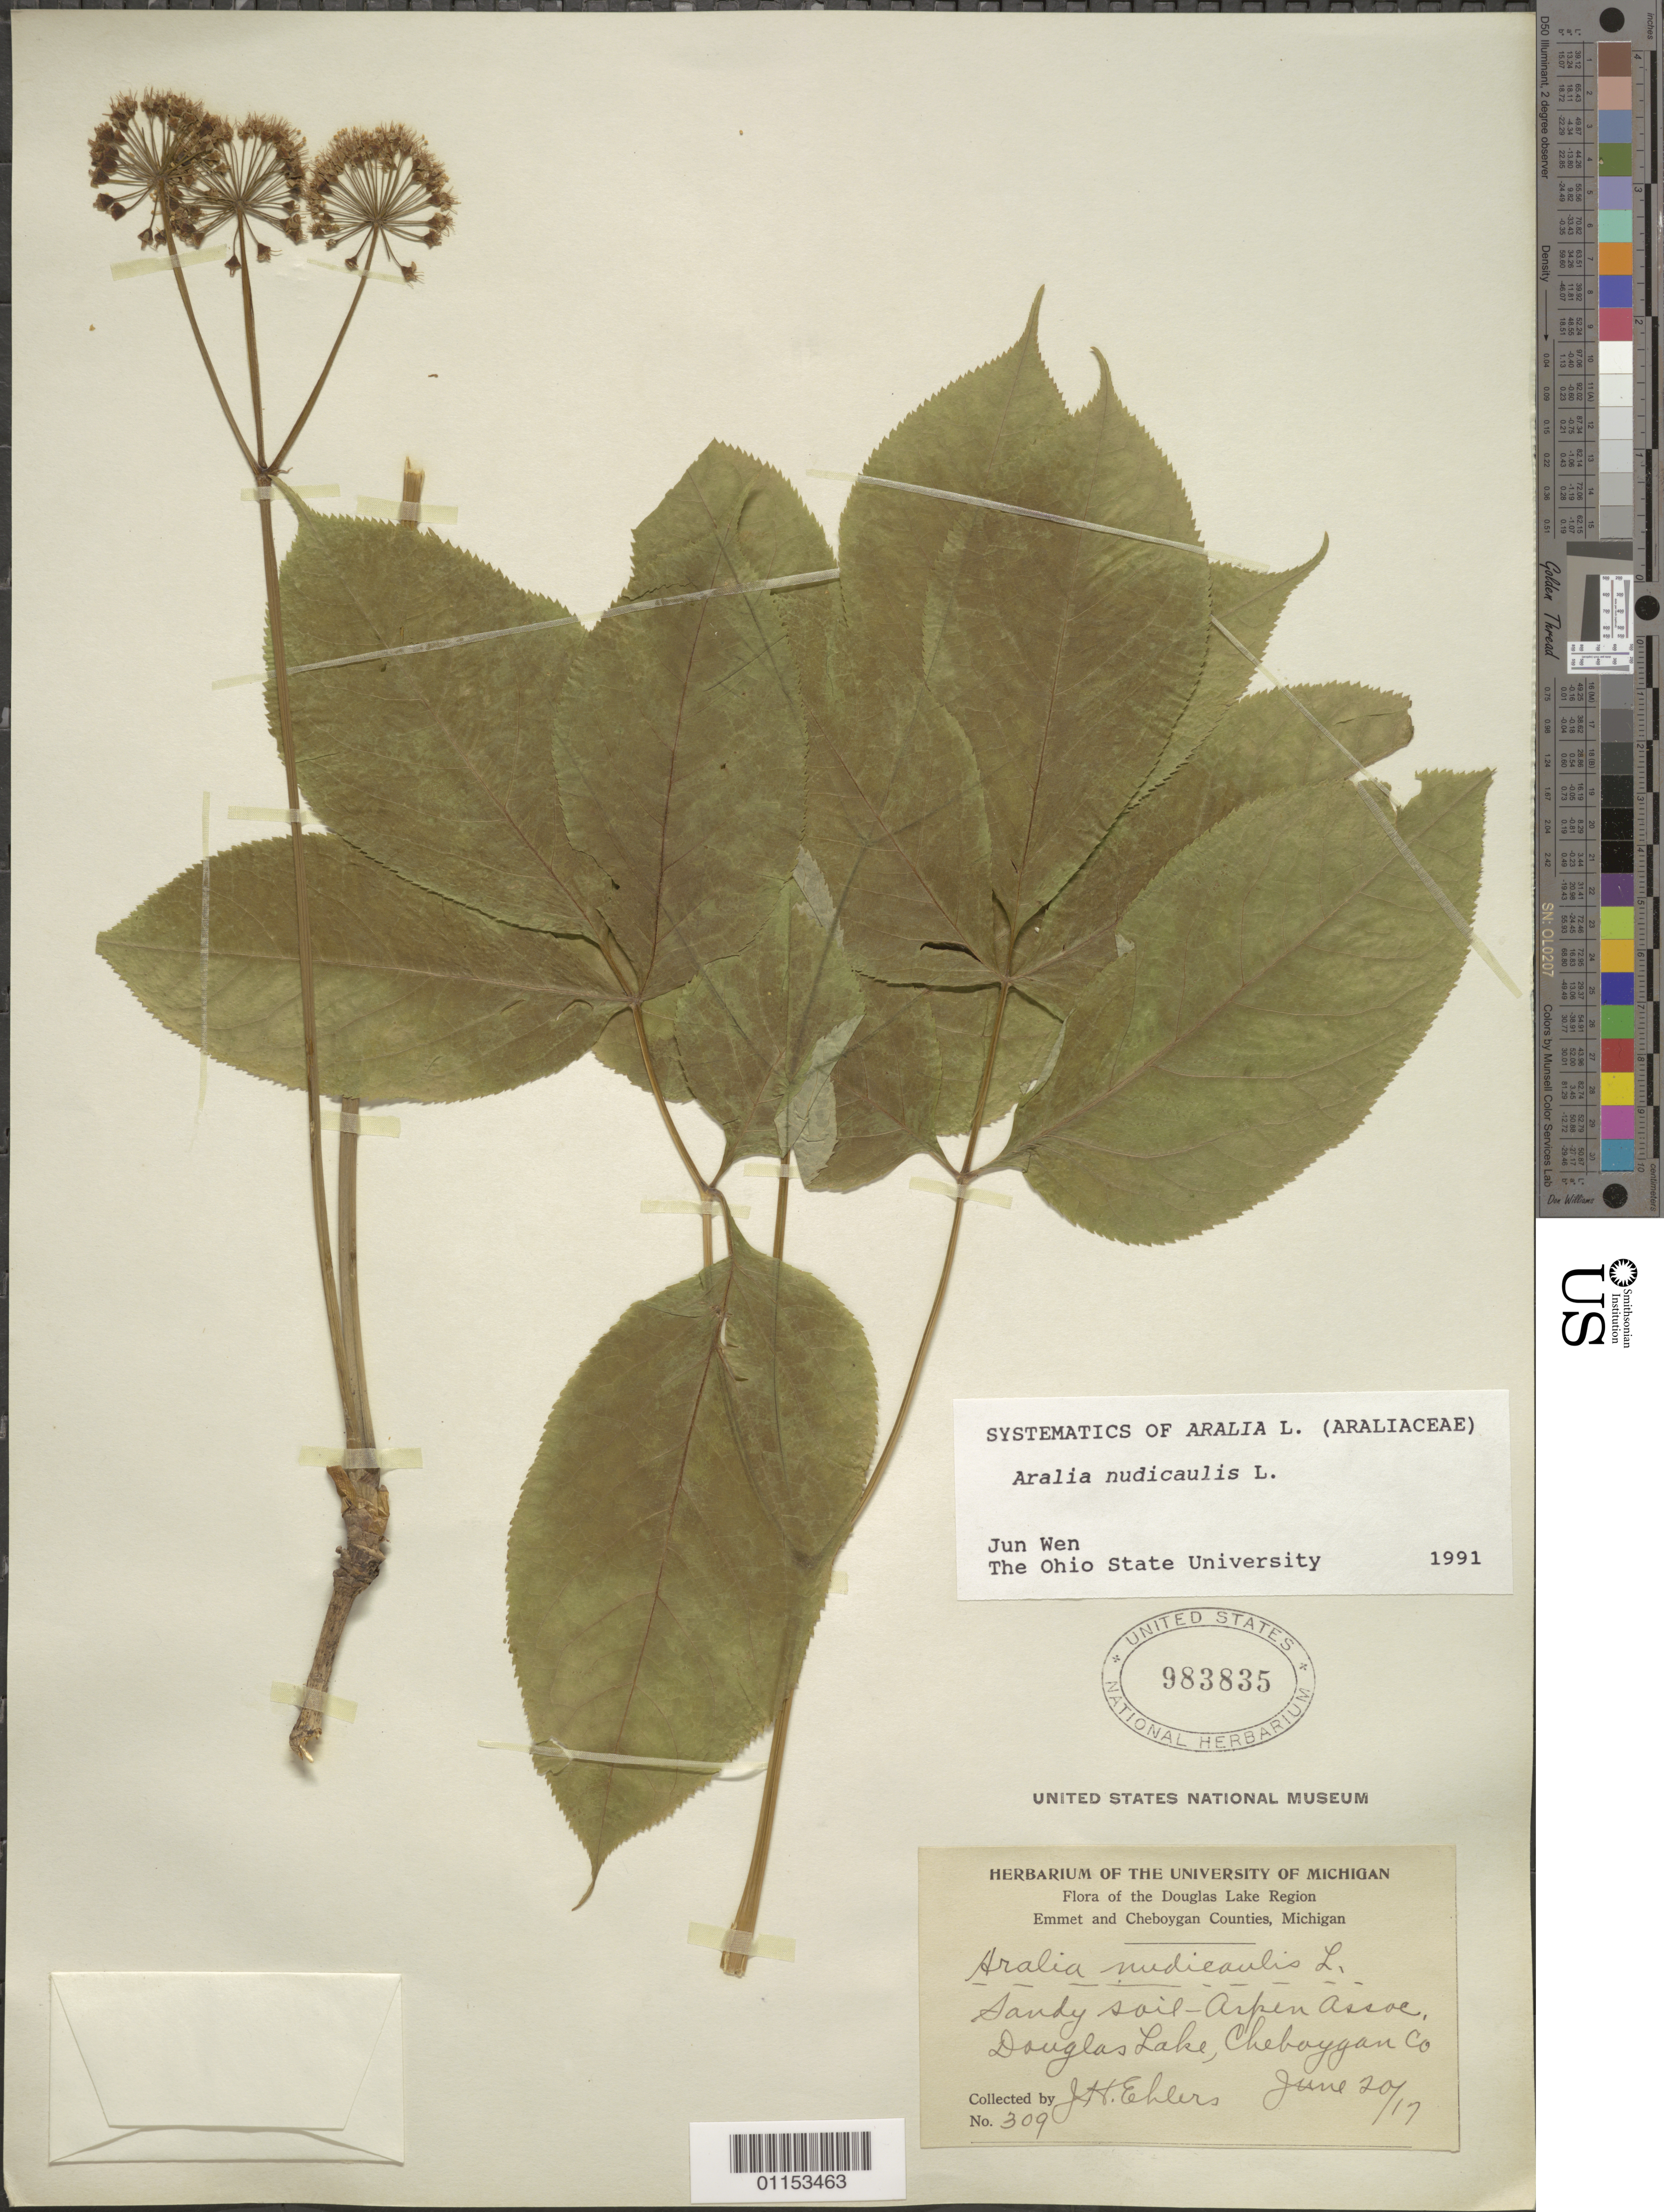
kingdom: Plantae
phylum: Tracheophyta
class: Magnoliopsida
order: Apiales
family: Araliaceae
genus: Aralia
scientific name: Aralia nudicaulis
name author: L.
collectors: J. H. Ehlers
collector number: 309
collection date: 1917-06-20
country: United States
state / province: Michigan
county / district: Cheboygan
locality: Douglas Lake.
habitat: Sandy soil.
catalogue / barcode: US 983835